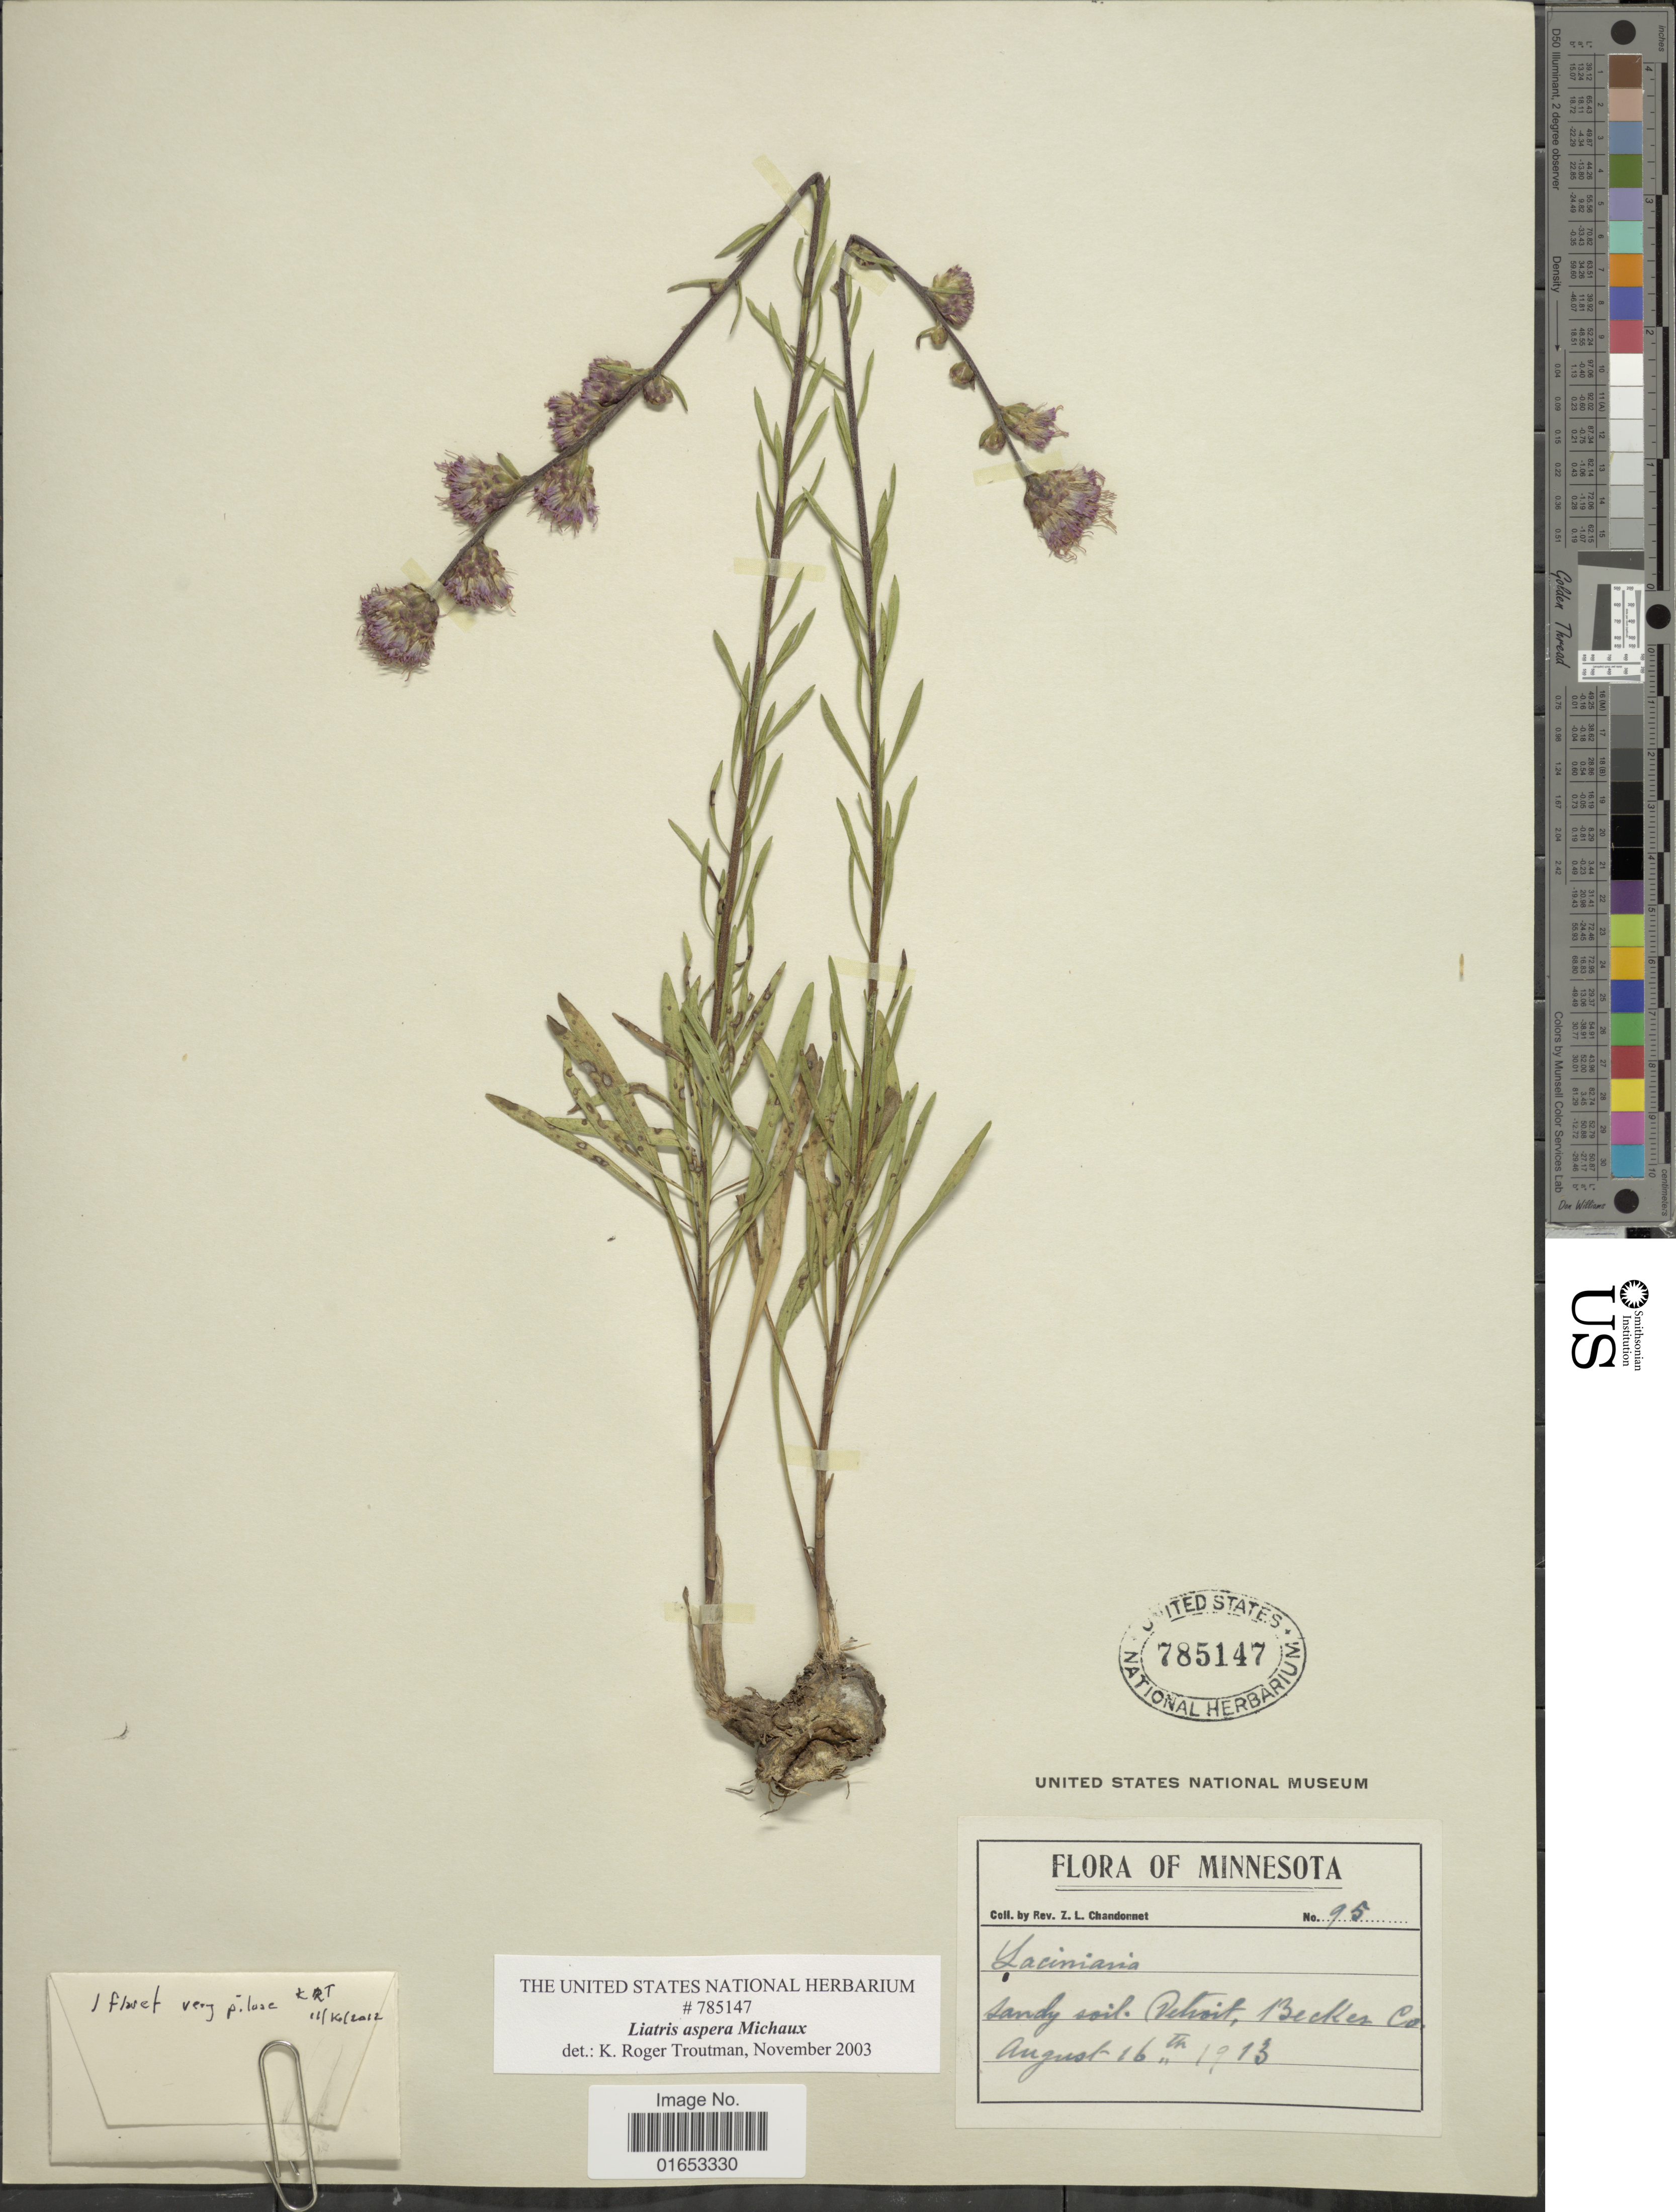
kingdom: Plantae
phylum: Tracheophyta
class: Magnoliopsida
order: Asterales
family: Asteraceae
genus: Liatris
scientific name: Liatris aspera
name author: Michx.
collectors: Z. Chandonnet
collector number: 95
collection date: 1913-08-16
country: United States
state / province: Minnesota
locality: Detroit, Becker Co.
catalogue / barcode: US 785147